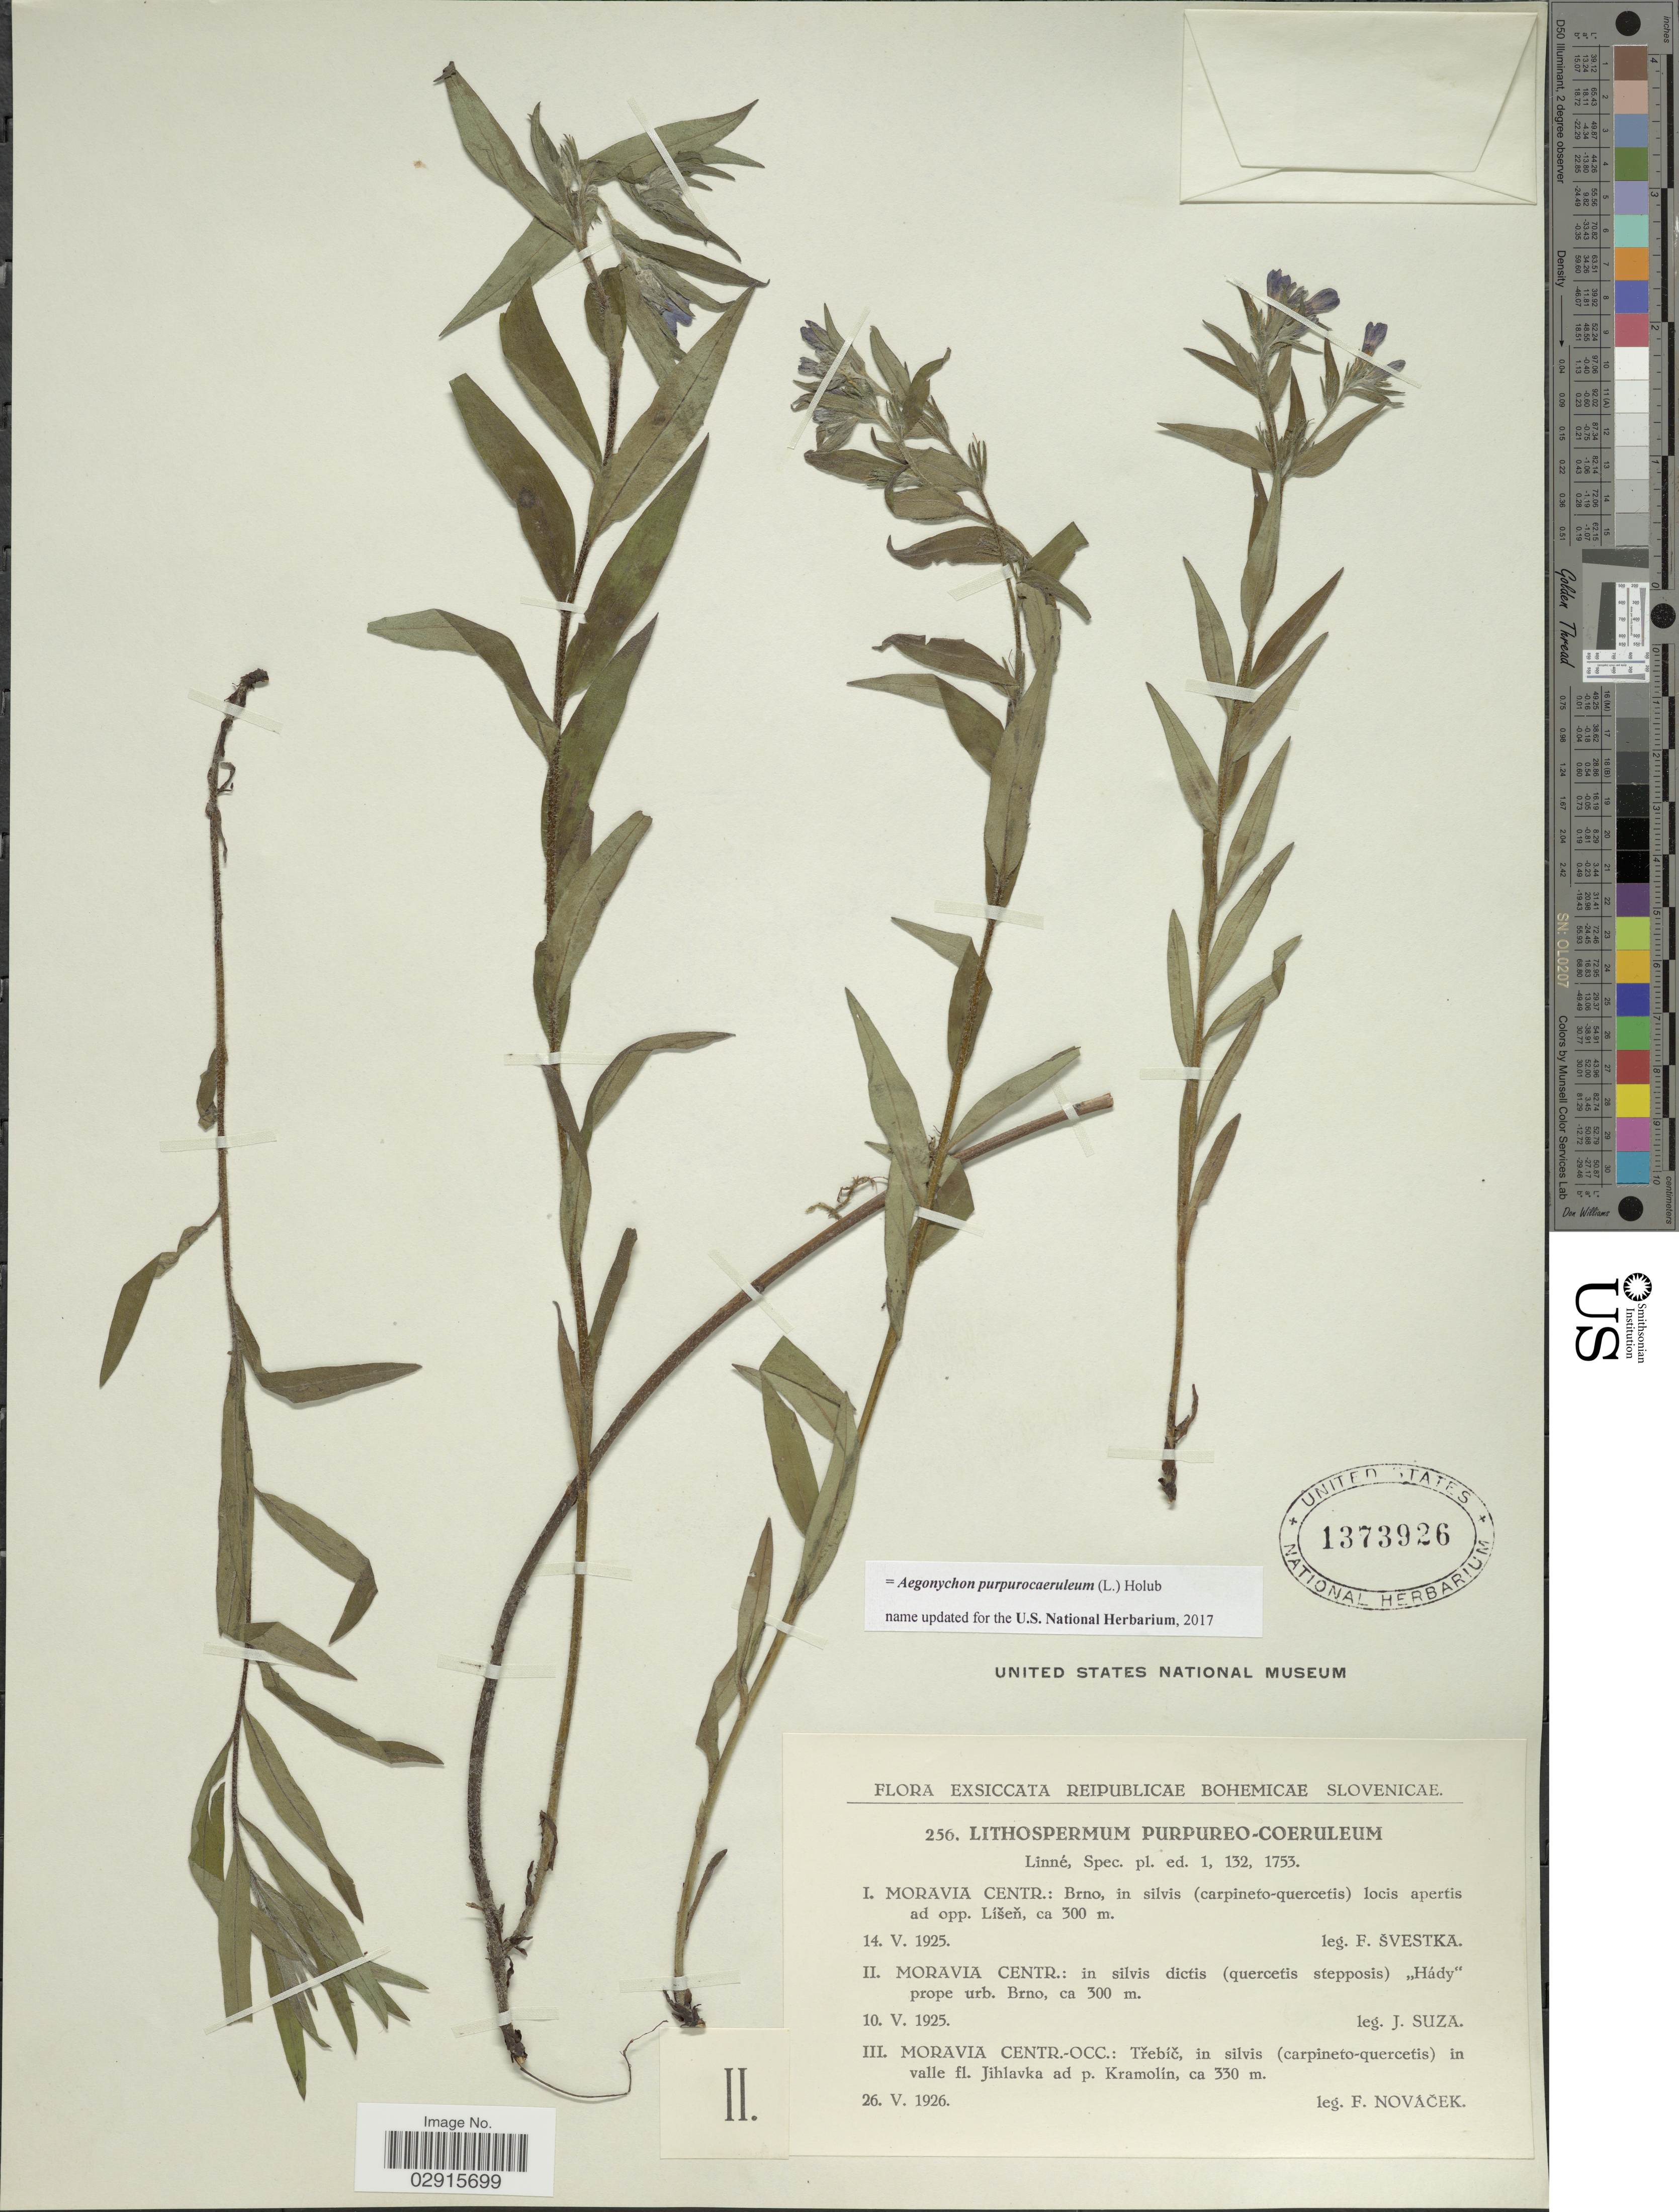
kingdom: Plantae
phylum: Tracheophyta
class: Magnoliopsida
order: Boraginales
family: Boraginaceae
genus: Aegonychon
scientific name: Aegonychon purpurocaeruleum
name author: (L.) Holub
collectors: J. Suza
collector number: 256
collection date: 1926-05-26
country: Czechia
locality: Reipublicae Bohemica Slovenicae. Moravia Centr.: in silvis dictis (quercetis stepposis) "Hády" prope urb. Brno.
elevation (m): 300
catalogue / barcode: US 1373926